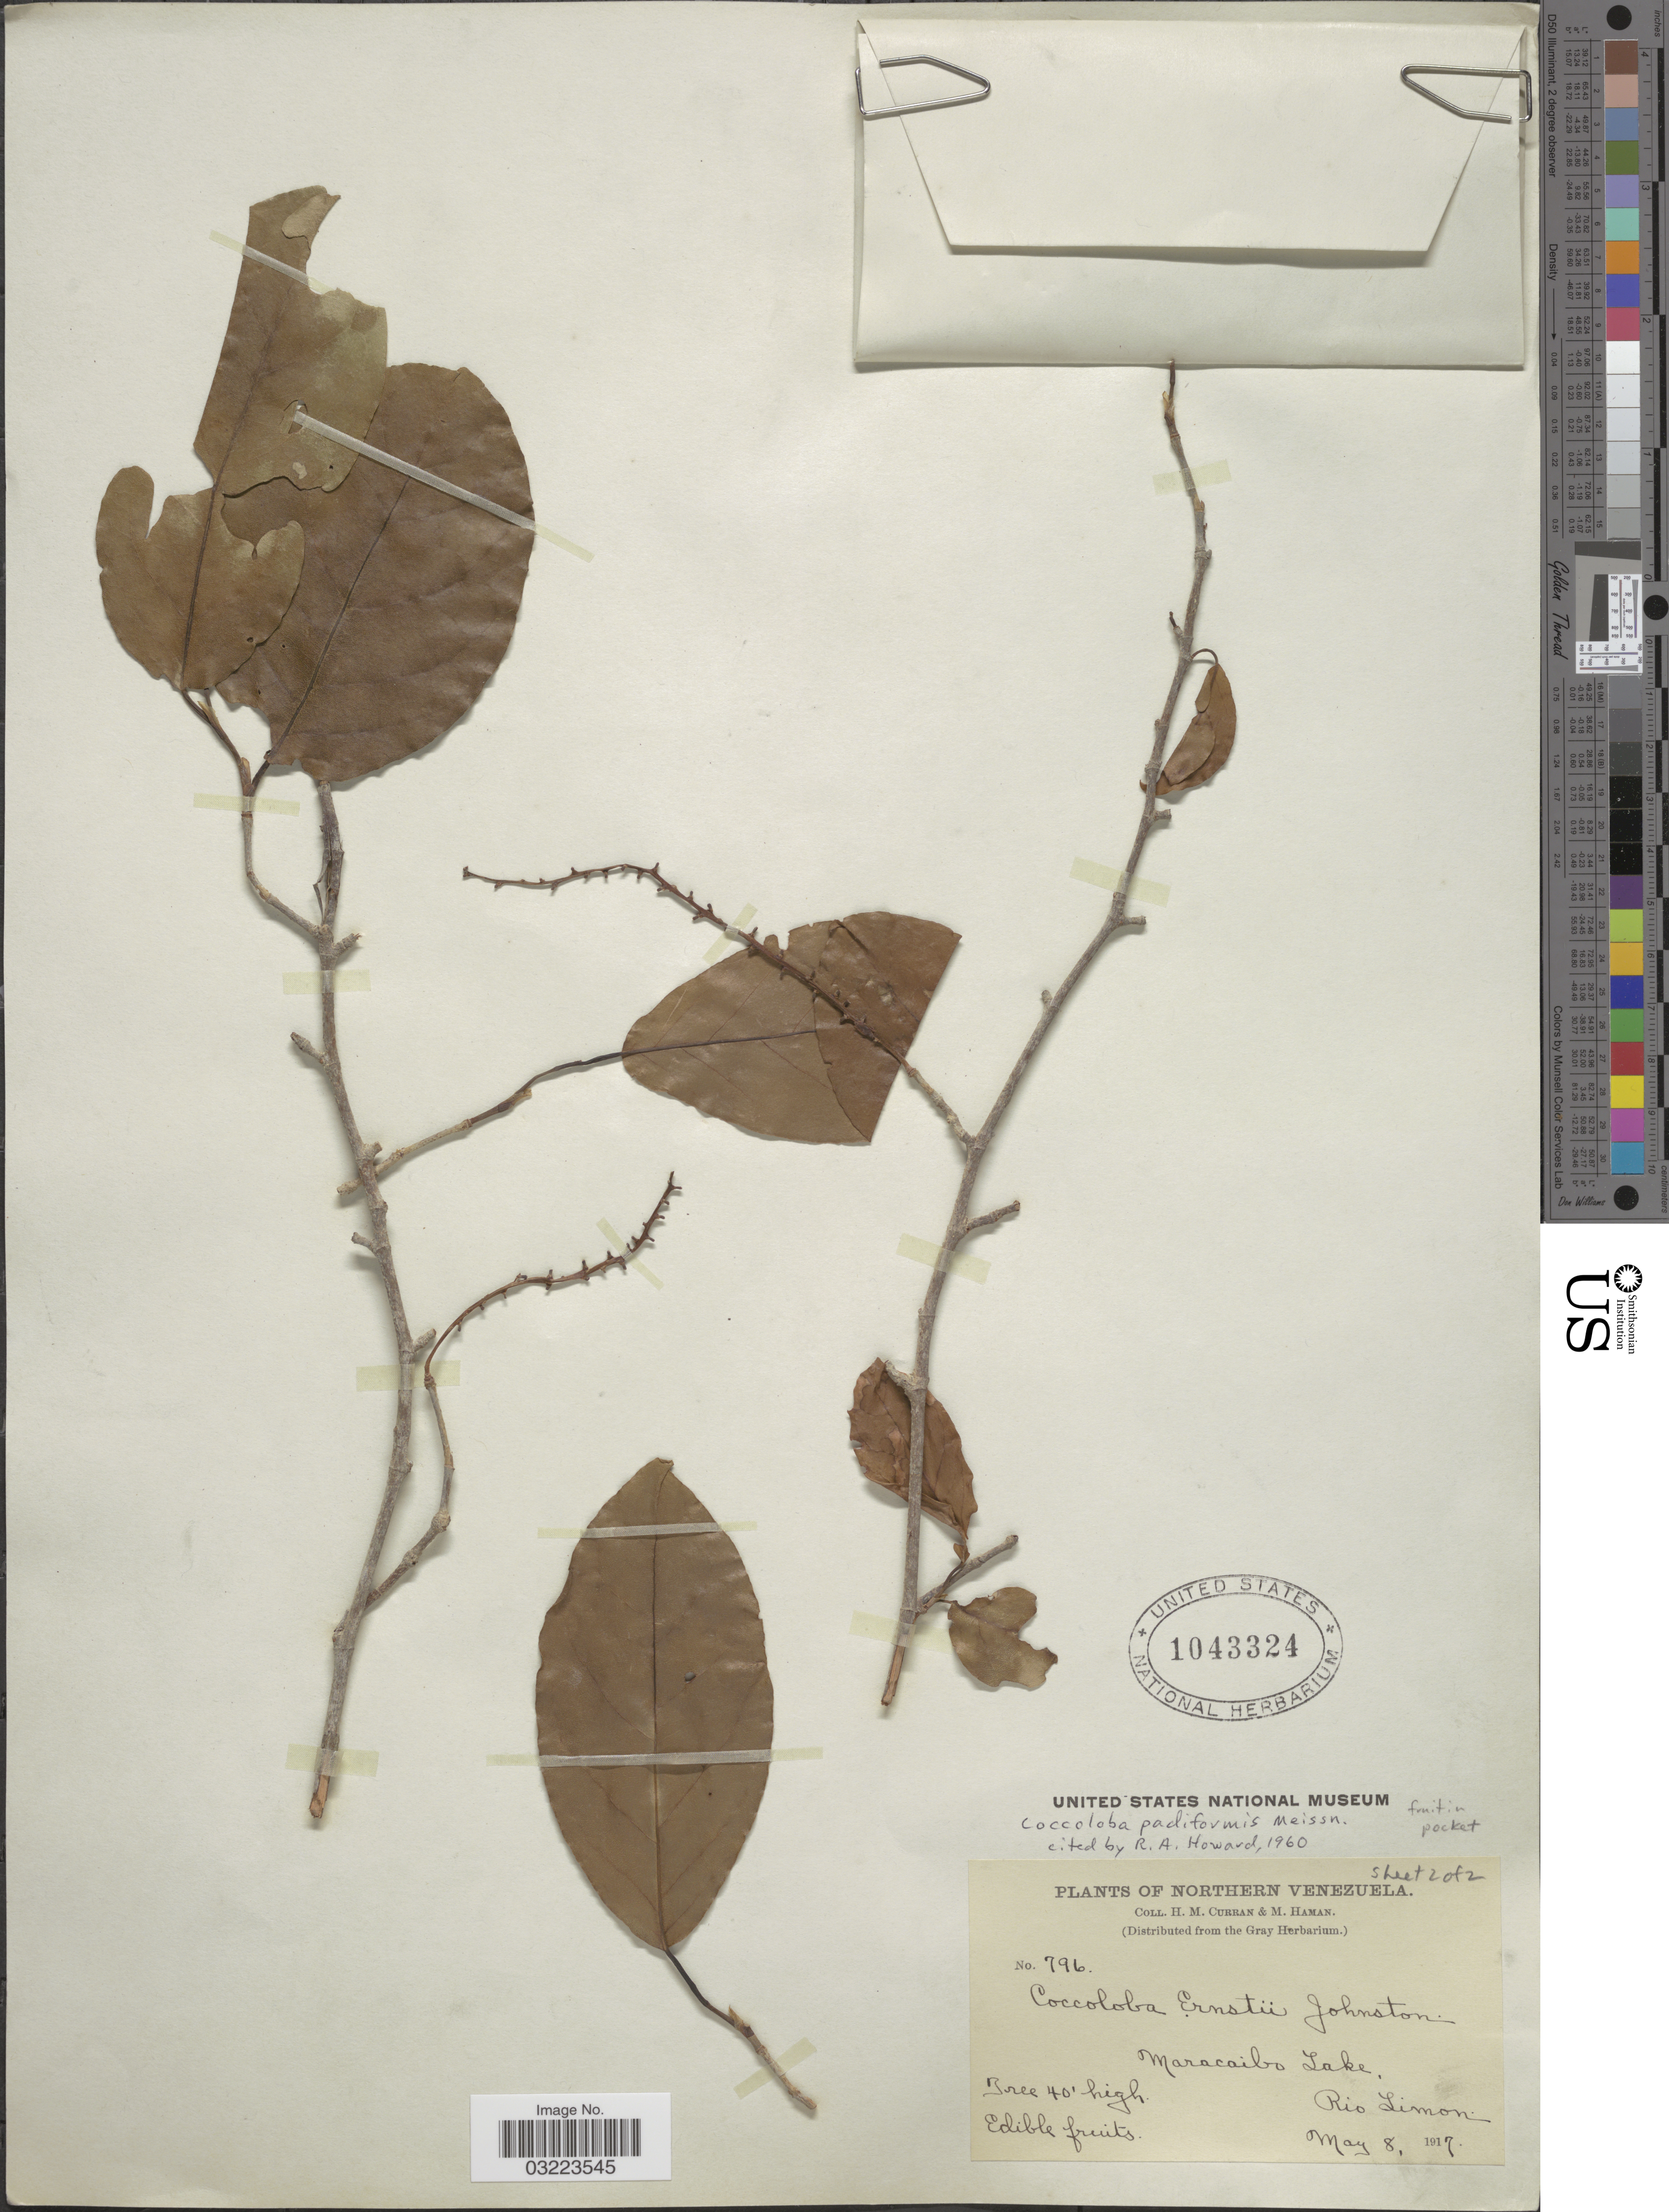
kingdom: Plantae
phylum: Tracheophyta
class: Magnoliopsida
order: Caryophyllales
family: Polygonaceae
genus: Coccoloba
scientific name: Coccoloba padiformis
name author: Meisn.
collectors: H. M. Curran & M. Haman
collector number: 796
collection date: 1917-05-08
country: Venezuela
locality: Northern Venezuela, Maracaibo Lake. Rio Limon.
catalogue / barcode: US 1043324